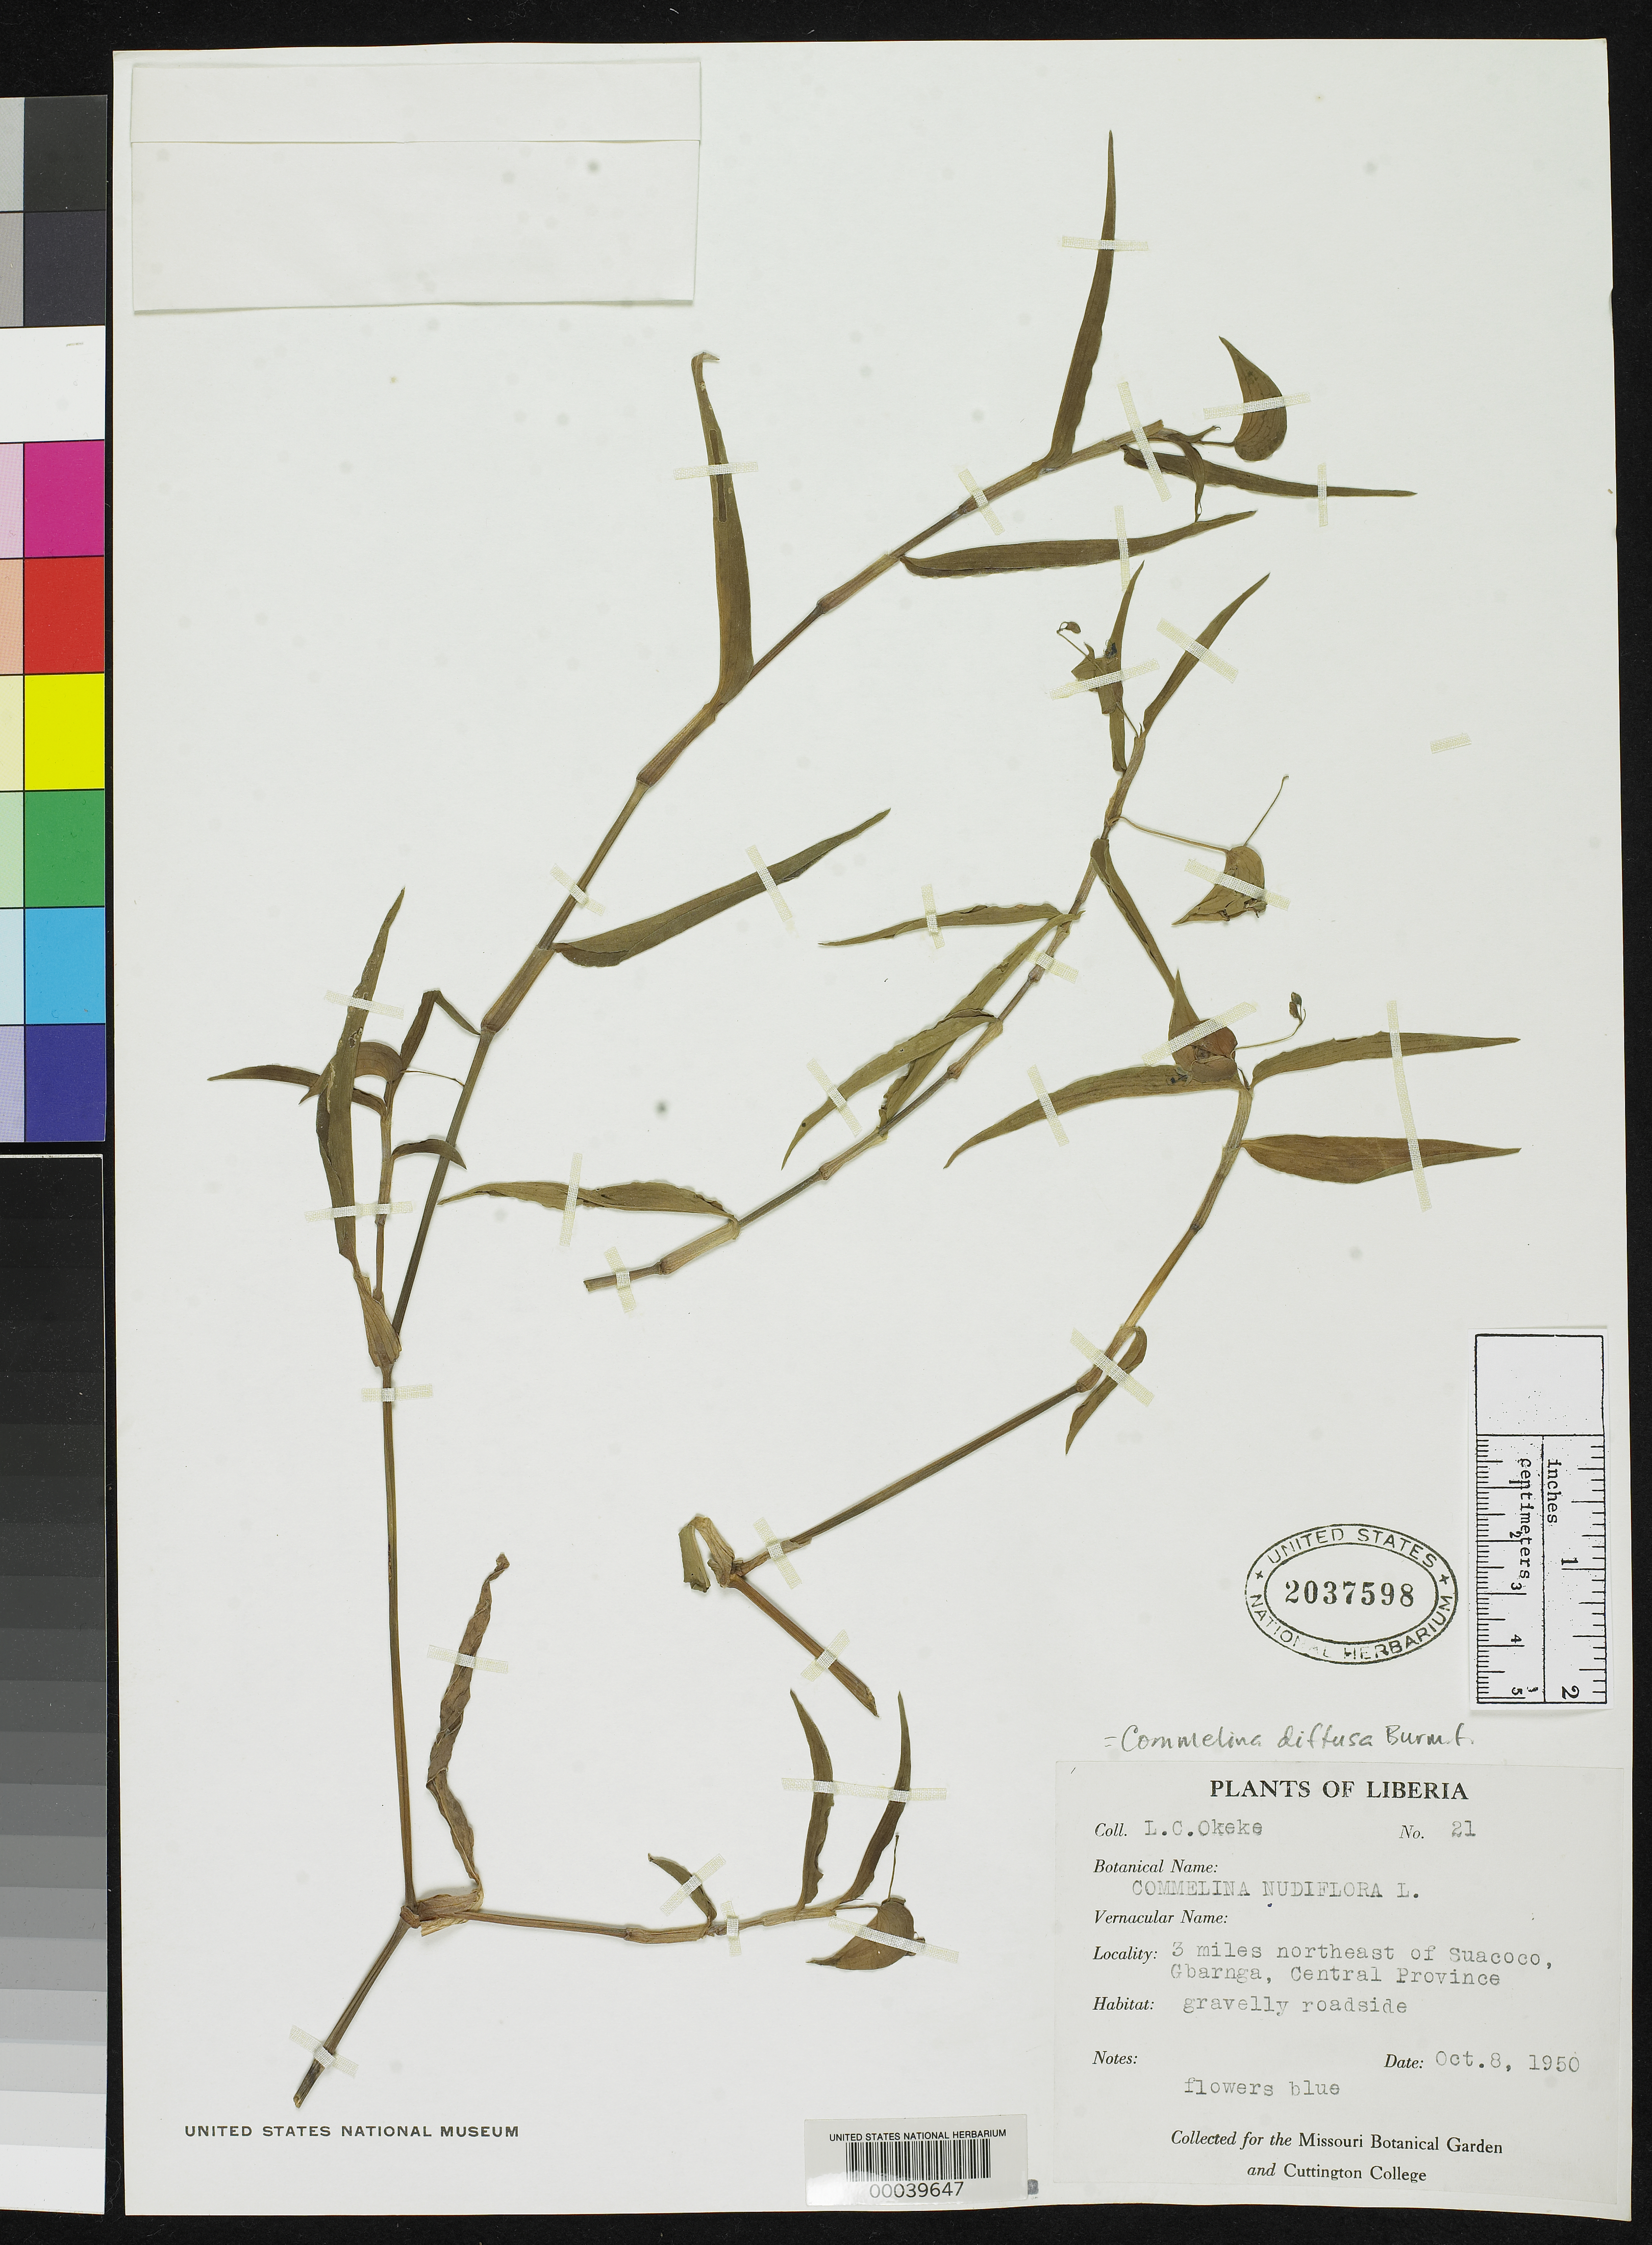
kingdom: Plantae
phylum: Tracheophyta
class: Liliopsida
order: Commelinales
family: Commelinaceae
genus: Commelina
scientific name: Commelina diffusa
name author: Burm. f.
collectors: L. Okeke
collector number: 21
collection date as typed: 08 Oct 1950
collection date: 1950-10-08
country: Liberia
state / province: Bong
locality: Gbarnga, NE of Suacoco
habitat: Gravelly roadside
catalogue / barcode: US 2037598